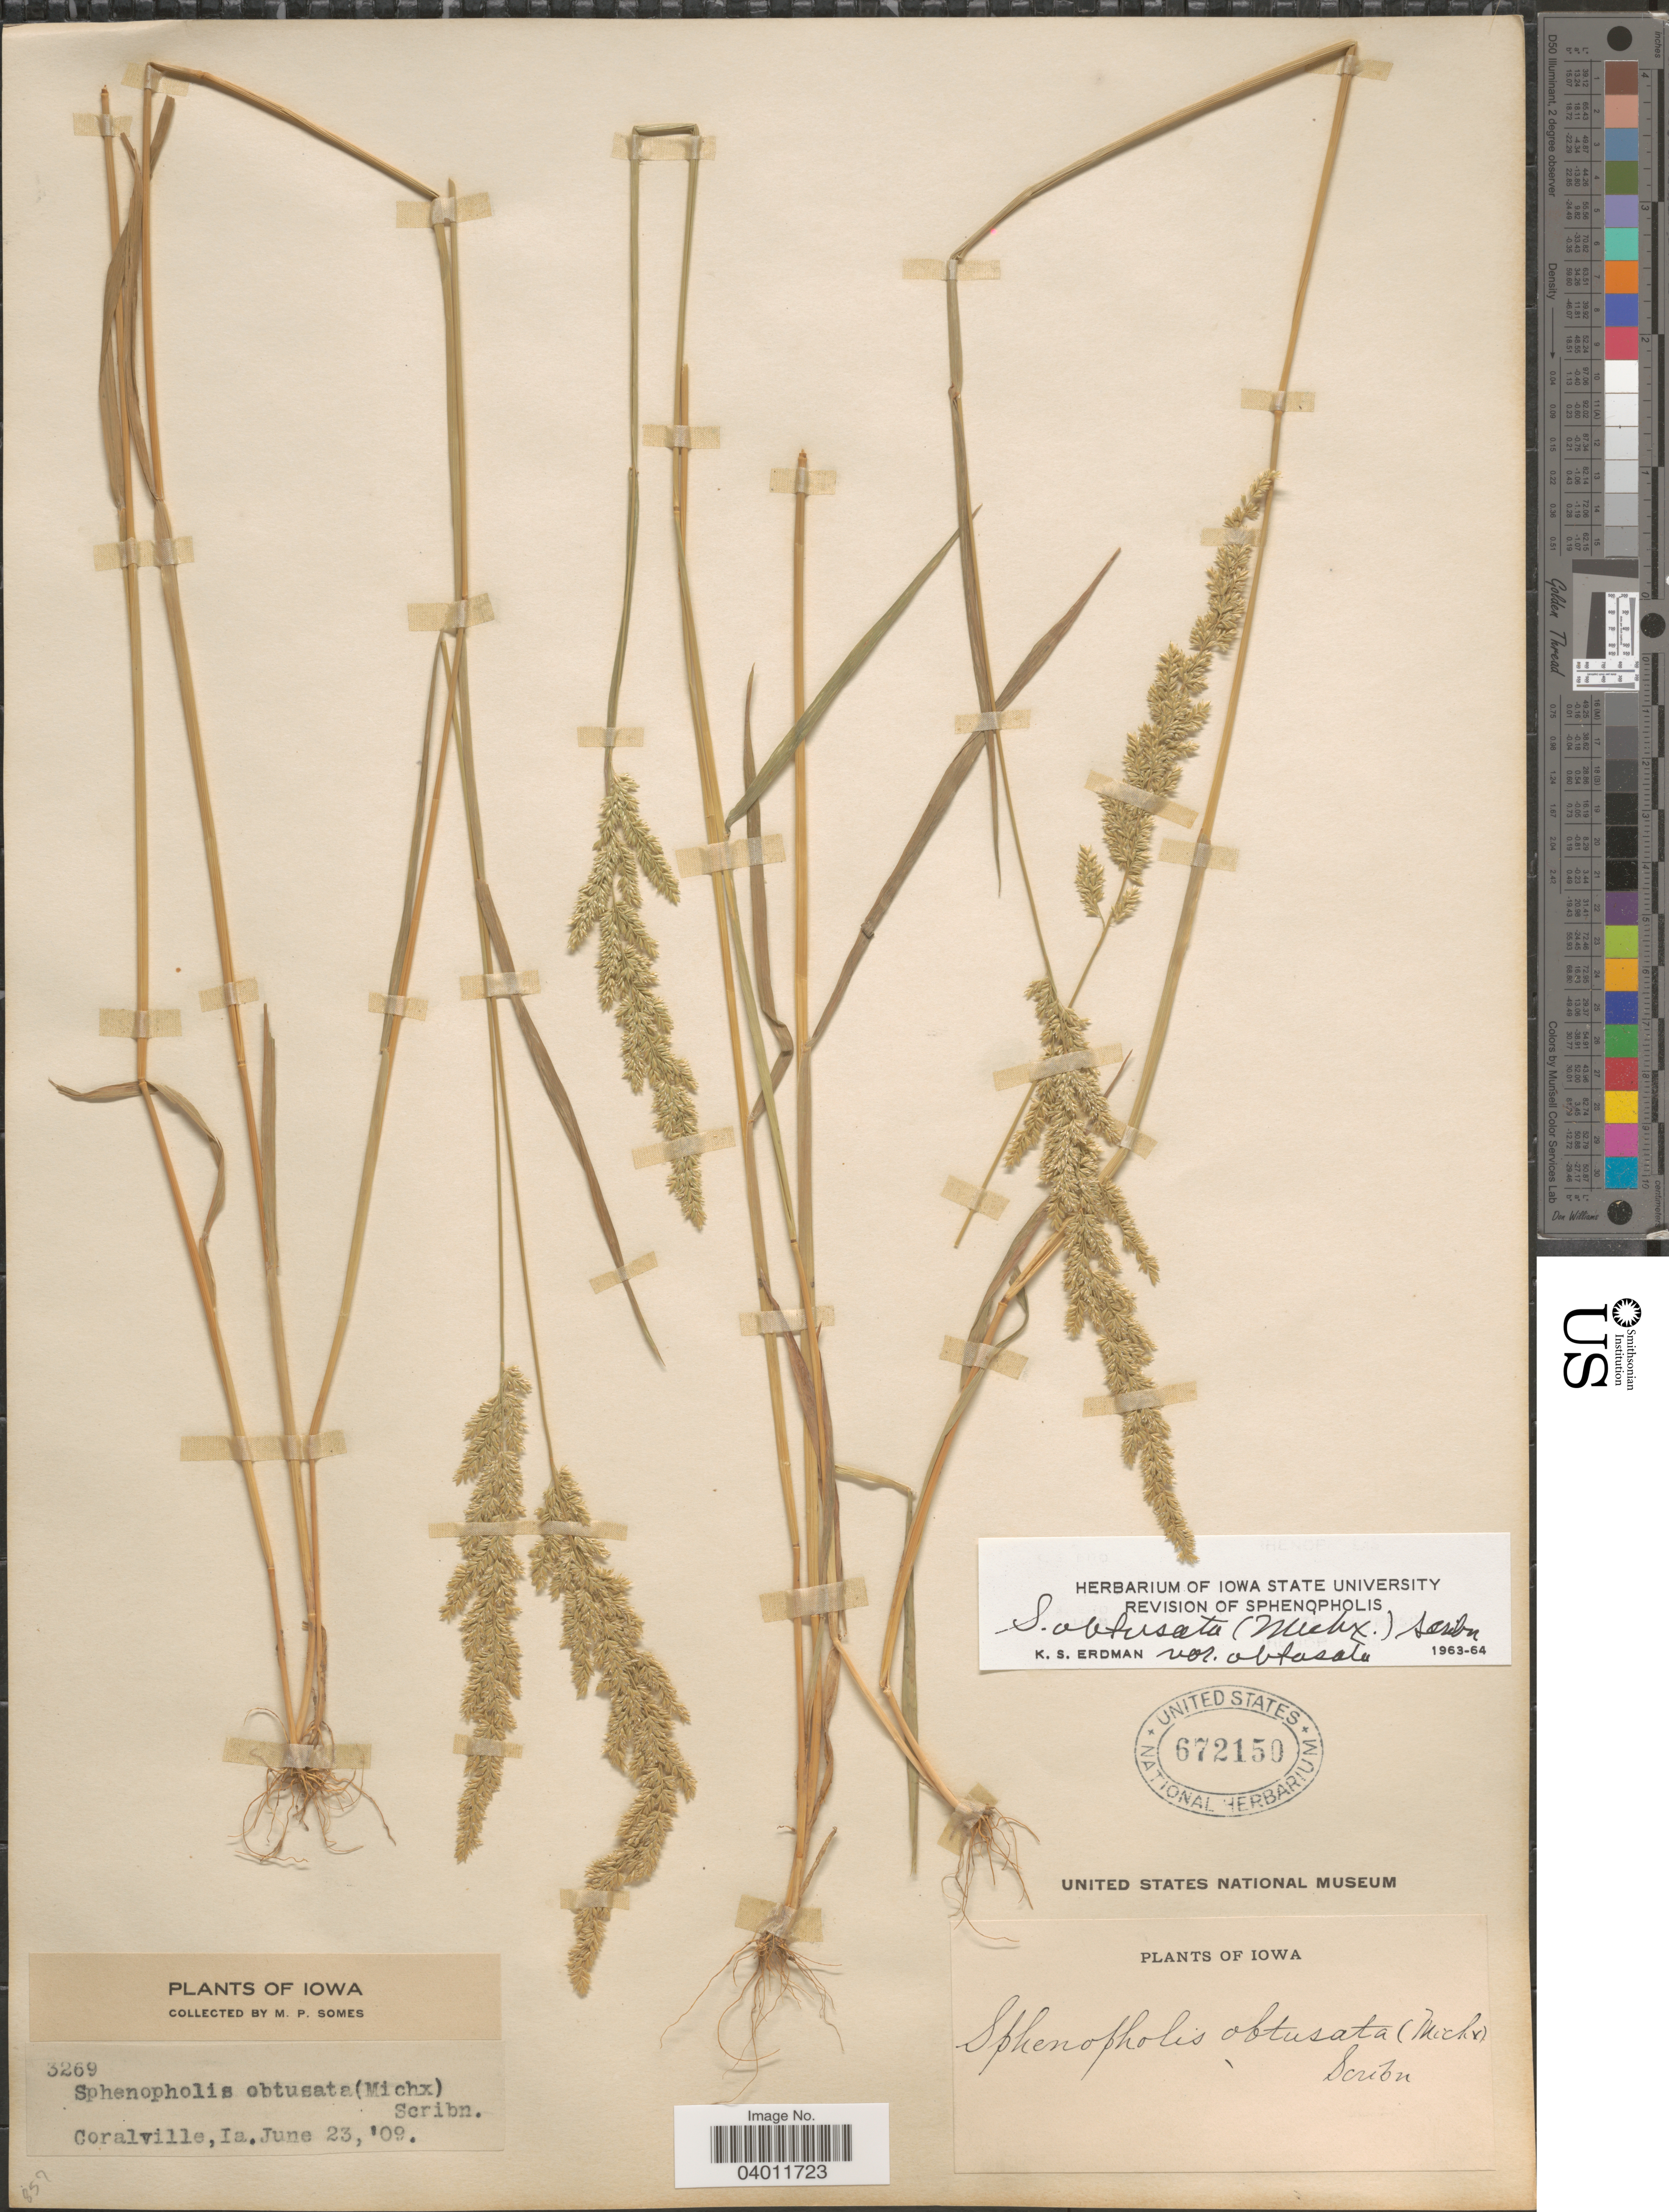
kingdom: Plantae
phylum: Tracheophyta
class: Liliopsida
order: Poales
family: Poaceae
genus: Sphenopholis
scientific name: Sphenopholis obtusata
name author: (Michx.) Scribn.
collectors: M. Somes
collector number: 3269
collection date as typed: Transcribed d/m/y: 23/6/9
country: United States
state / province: Iowa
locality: Coralville.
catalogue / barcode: US 672150